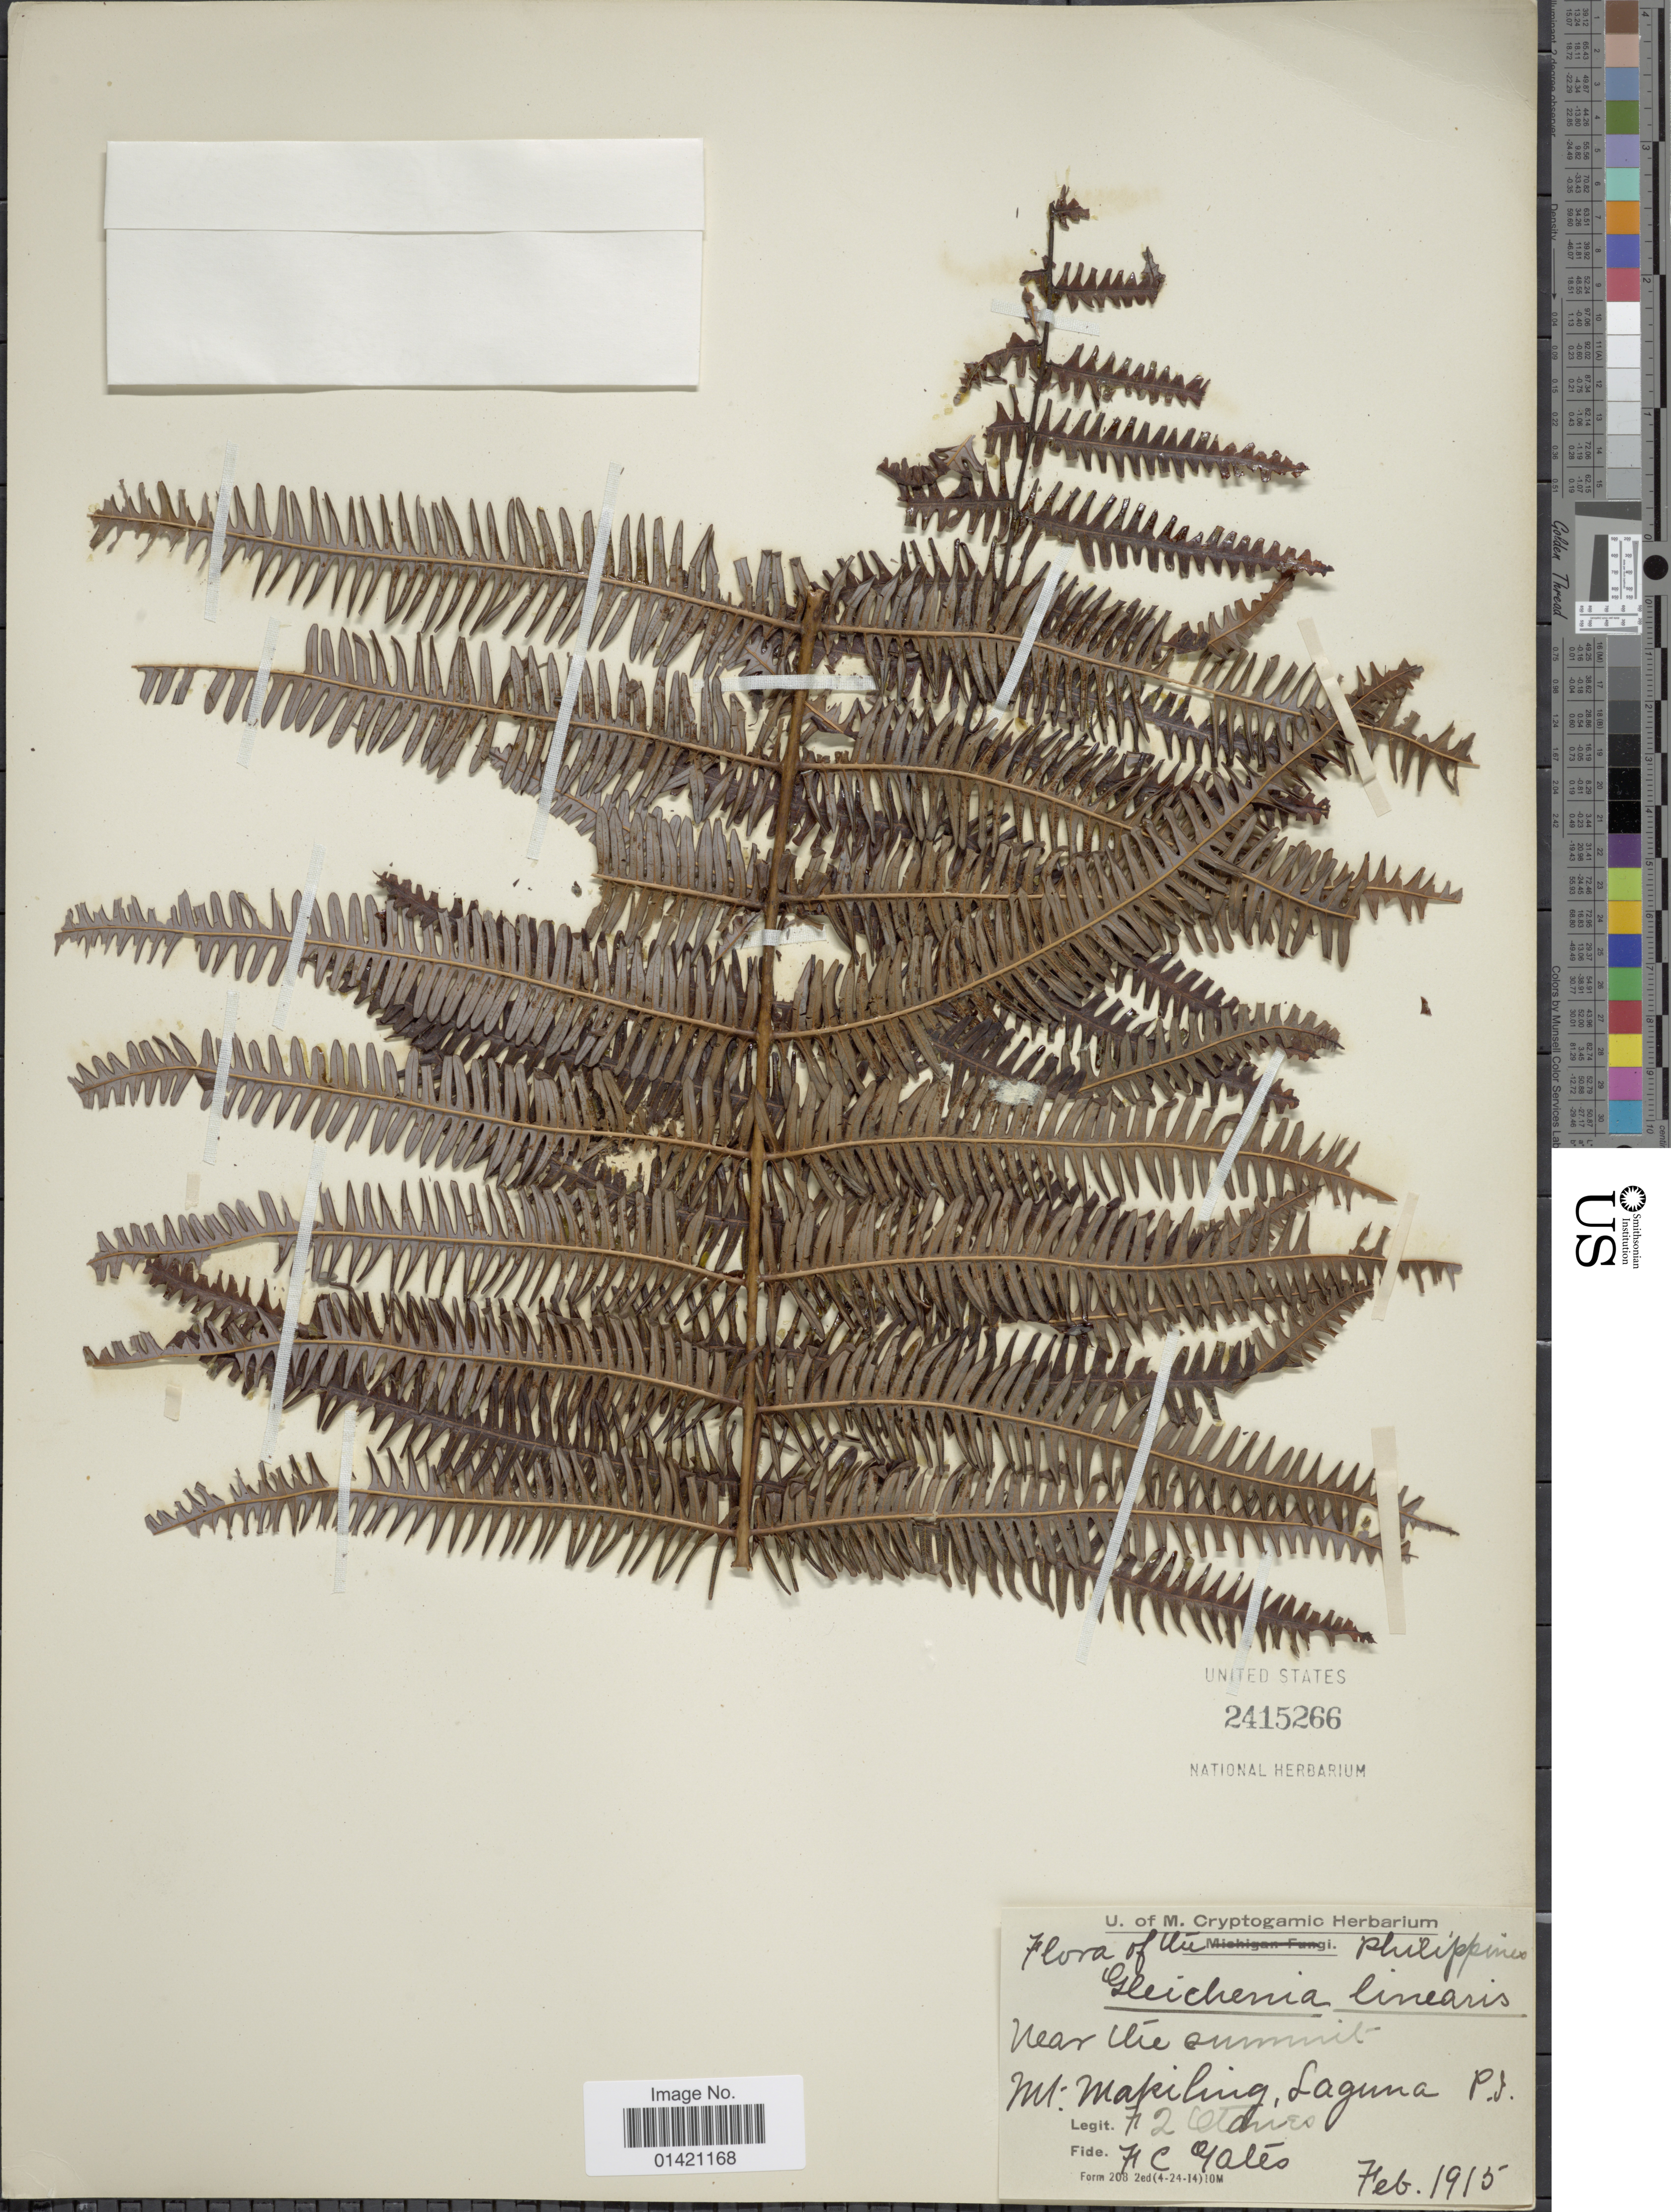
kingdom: Plantae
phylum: Tracheophyta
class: Polypodiopsida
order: Gleicheniales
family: Gleicheniaceae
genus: Diplopterygium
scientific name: Diplopterygium longissimum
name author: (Blume) Nakai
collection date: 1915-02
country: Philippines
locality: Near Mie summit. Mt. Makiling, Laguna P.I.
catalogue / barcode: US 2415266